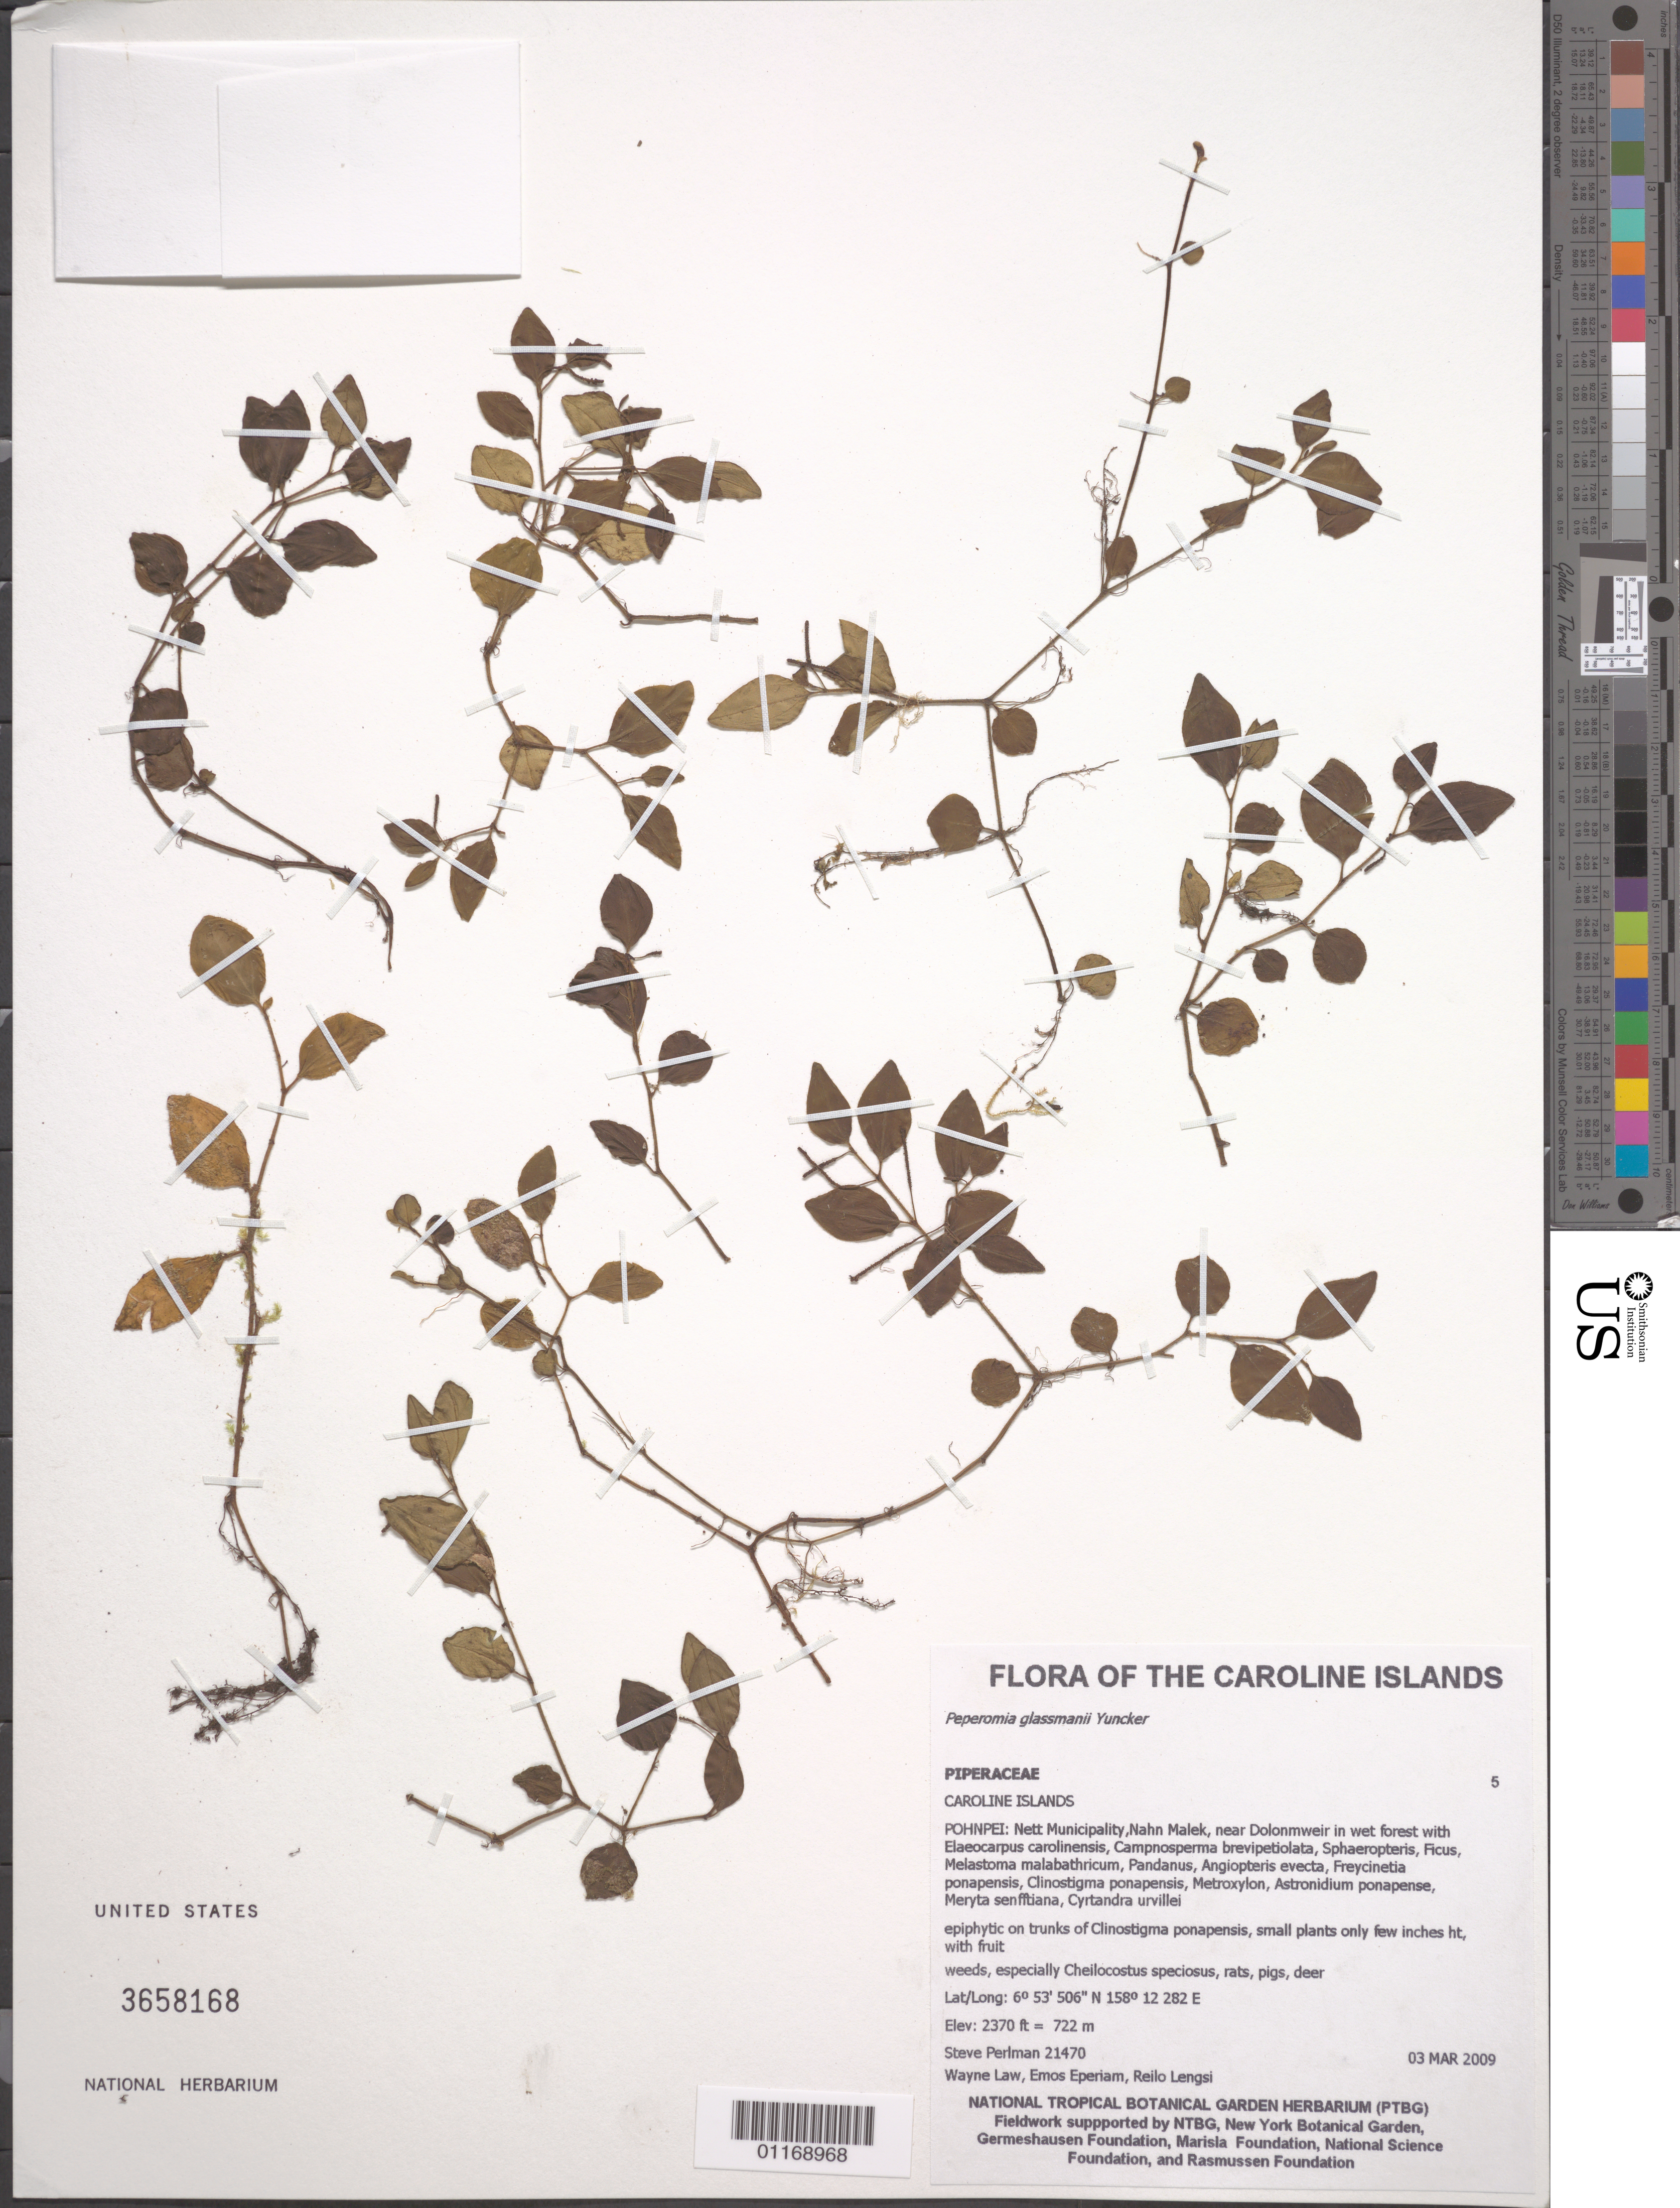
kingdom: Plantae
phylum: Tracheophyta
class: Magnoliopsida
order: Piperales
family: Piperaceae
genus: Peperomia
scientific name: Peperomia glassmanii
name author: Yunck.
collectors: S. P. Perlman, P. Eperiam, W. Law & R. Lengsi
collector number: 21470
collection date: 2009-03-03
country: Micronesia, Federated States of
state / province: Pohnpei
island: Pohnpei [Ponape]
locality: Nett Municipality, Nahn Malek, near Dolomwoair.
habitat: Wet forest.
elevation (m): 722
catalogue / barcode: US 3658168